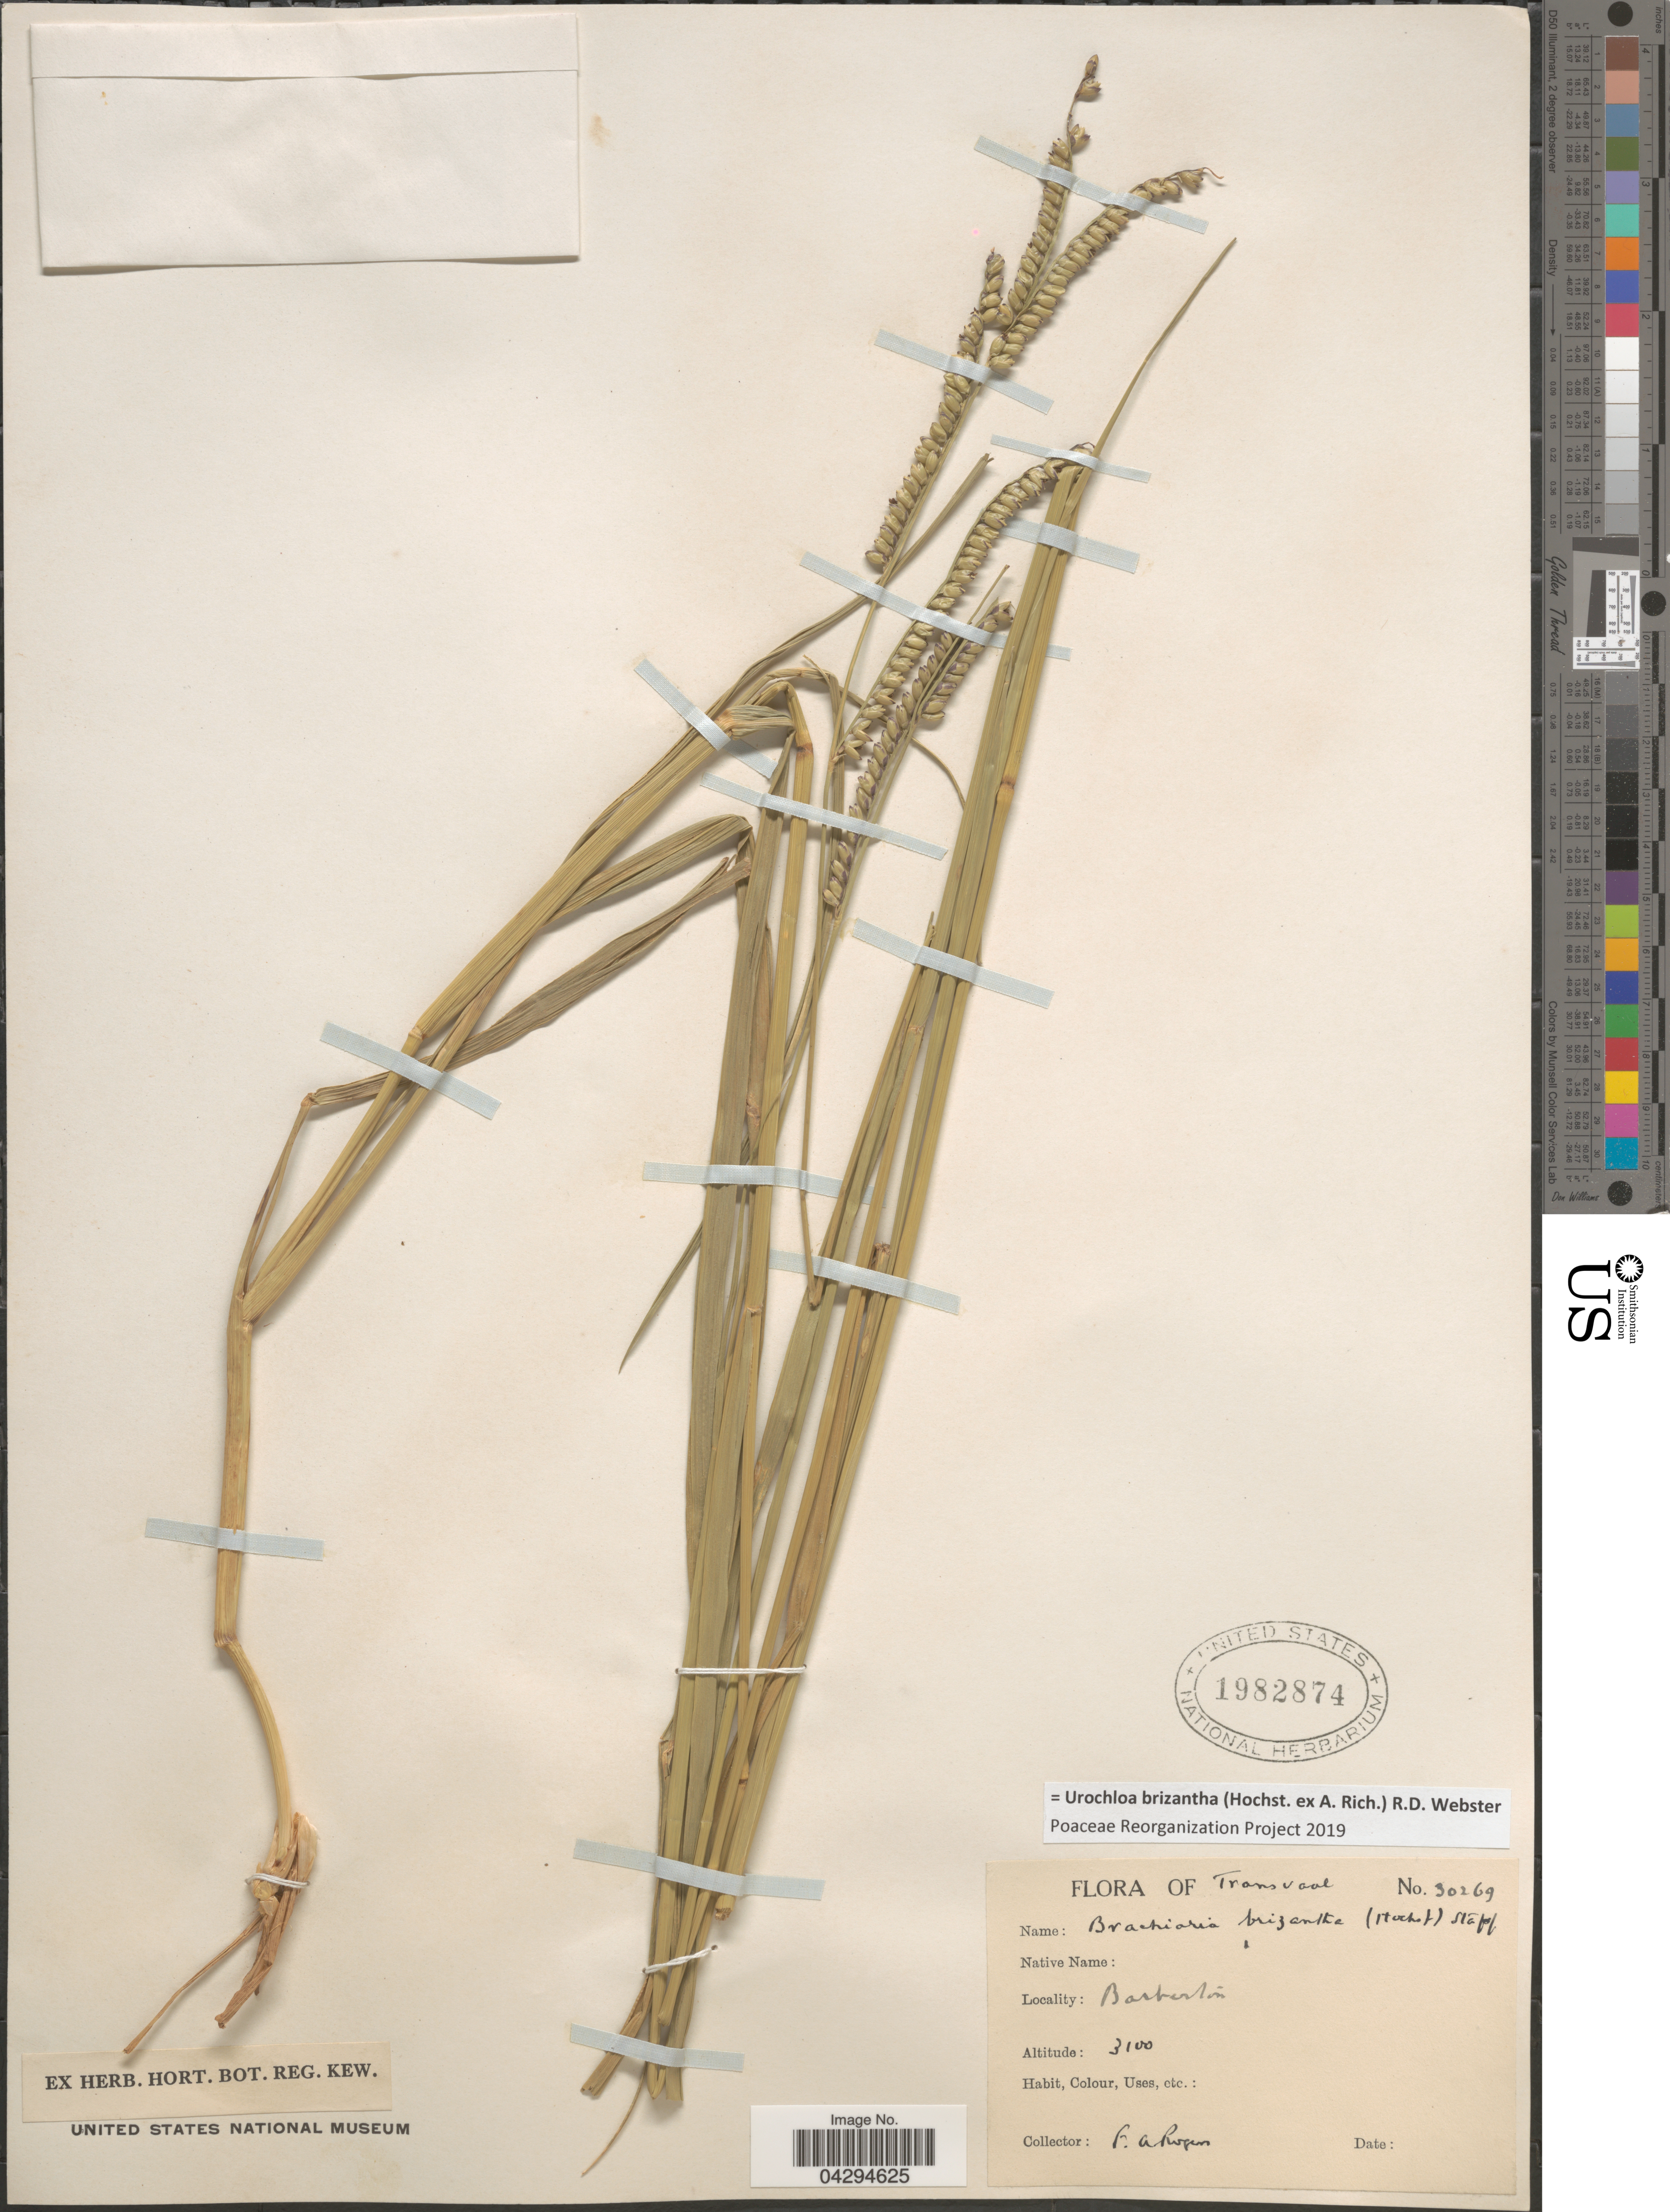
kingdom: Plantae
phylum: Tracheophyta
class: Liliopsida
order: Poales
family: Poaceae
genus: Urochloa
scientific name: Urochloa brizantha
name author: (Hochst. ex A. Rich.) R.D. Webster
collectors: F. A. Rogers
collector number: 30269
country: South Africa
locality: Transvaal. Barberton.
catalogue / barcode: US 1982874